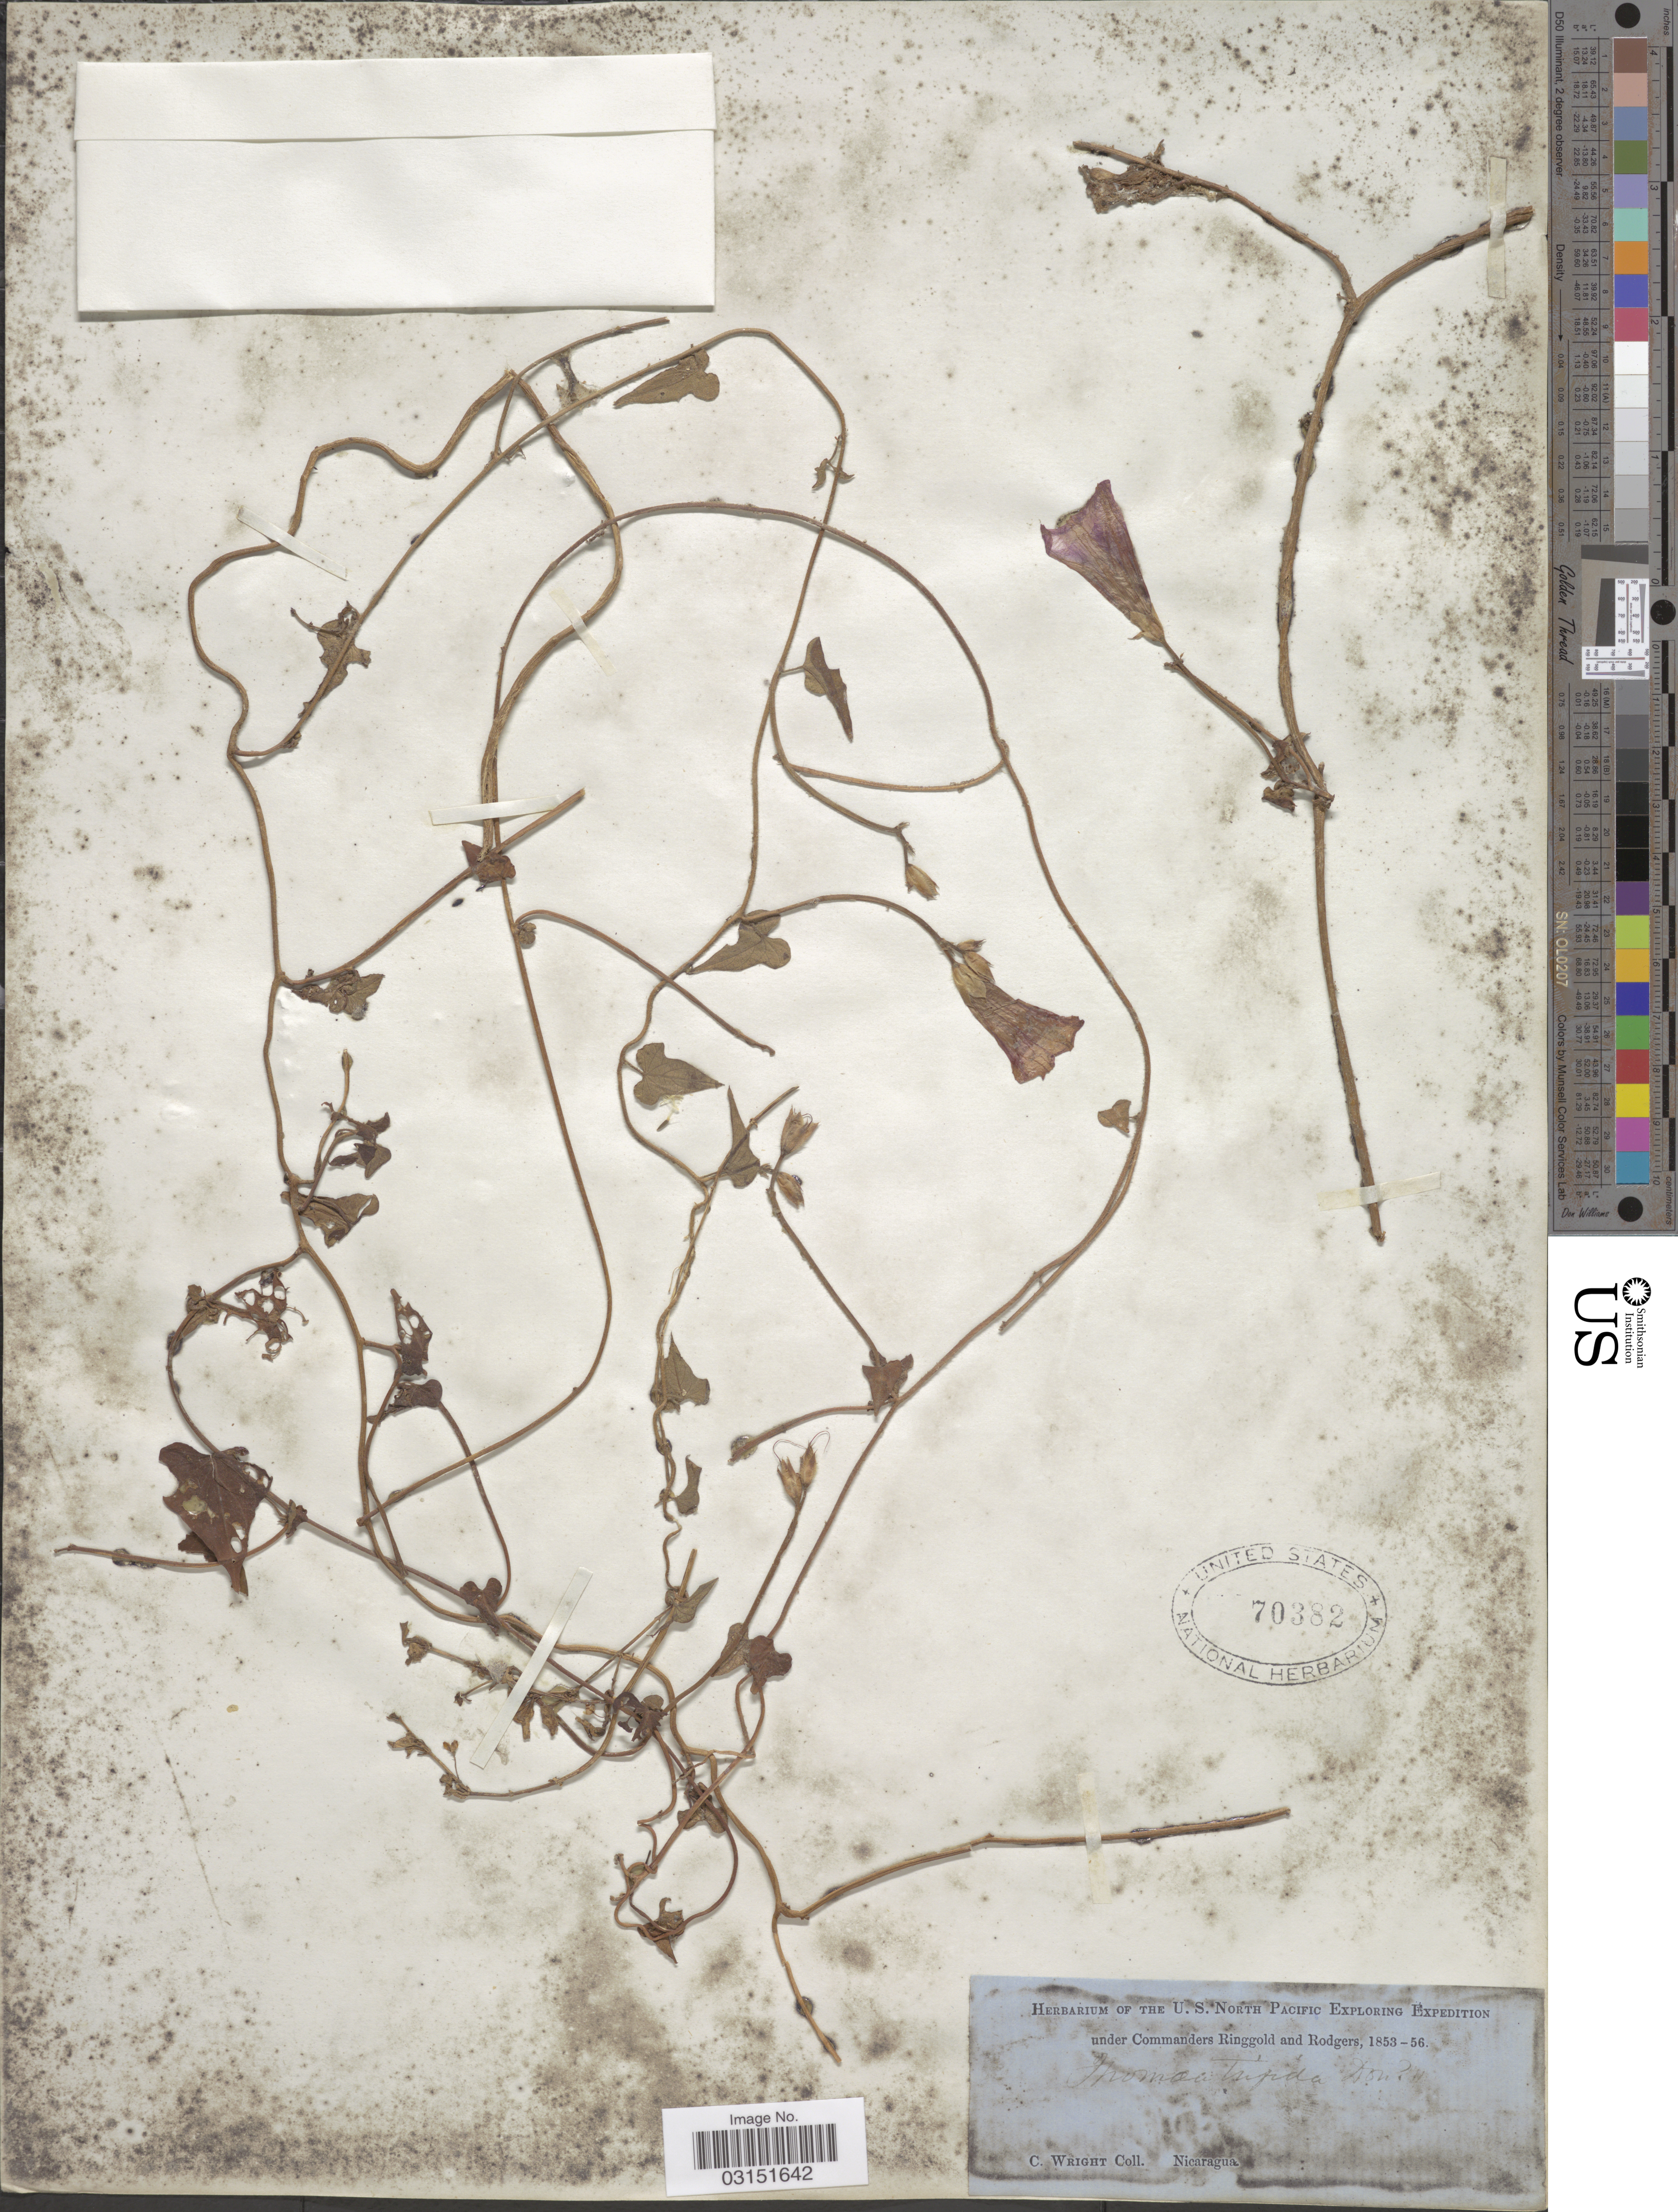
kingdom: Plantae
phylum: Tracheophyta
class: Magnoliopsida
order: Solanales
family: Convolvulaceae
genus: Ipomoea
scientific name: Ipomoea trifida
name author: (Kunth) G. Don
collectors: C. Wright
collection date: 1853/1856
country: Nicaragua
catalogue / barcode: US 70382